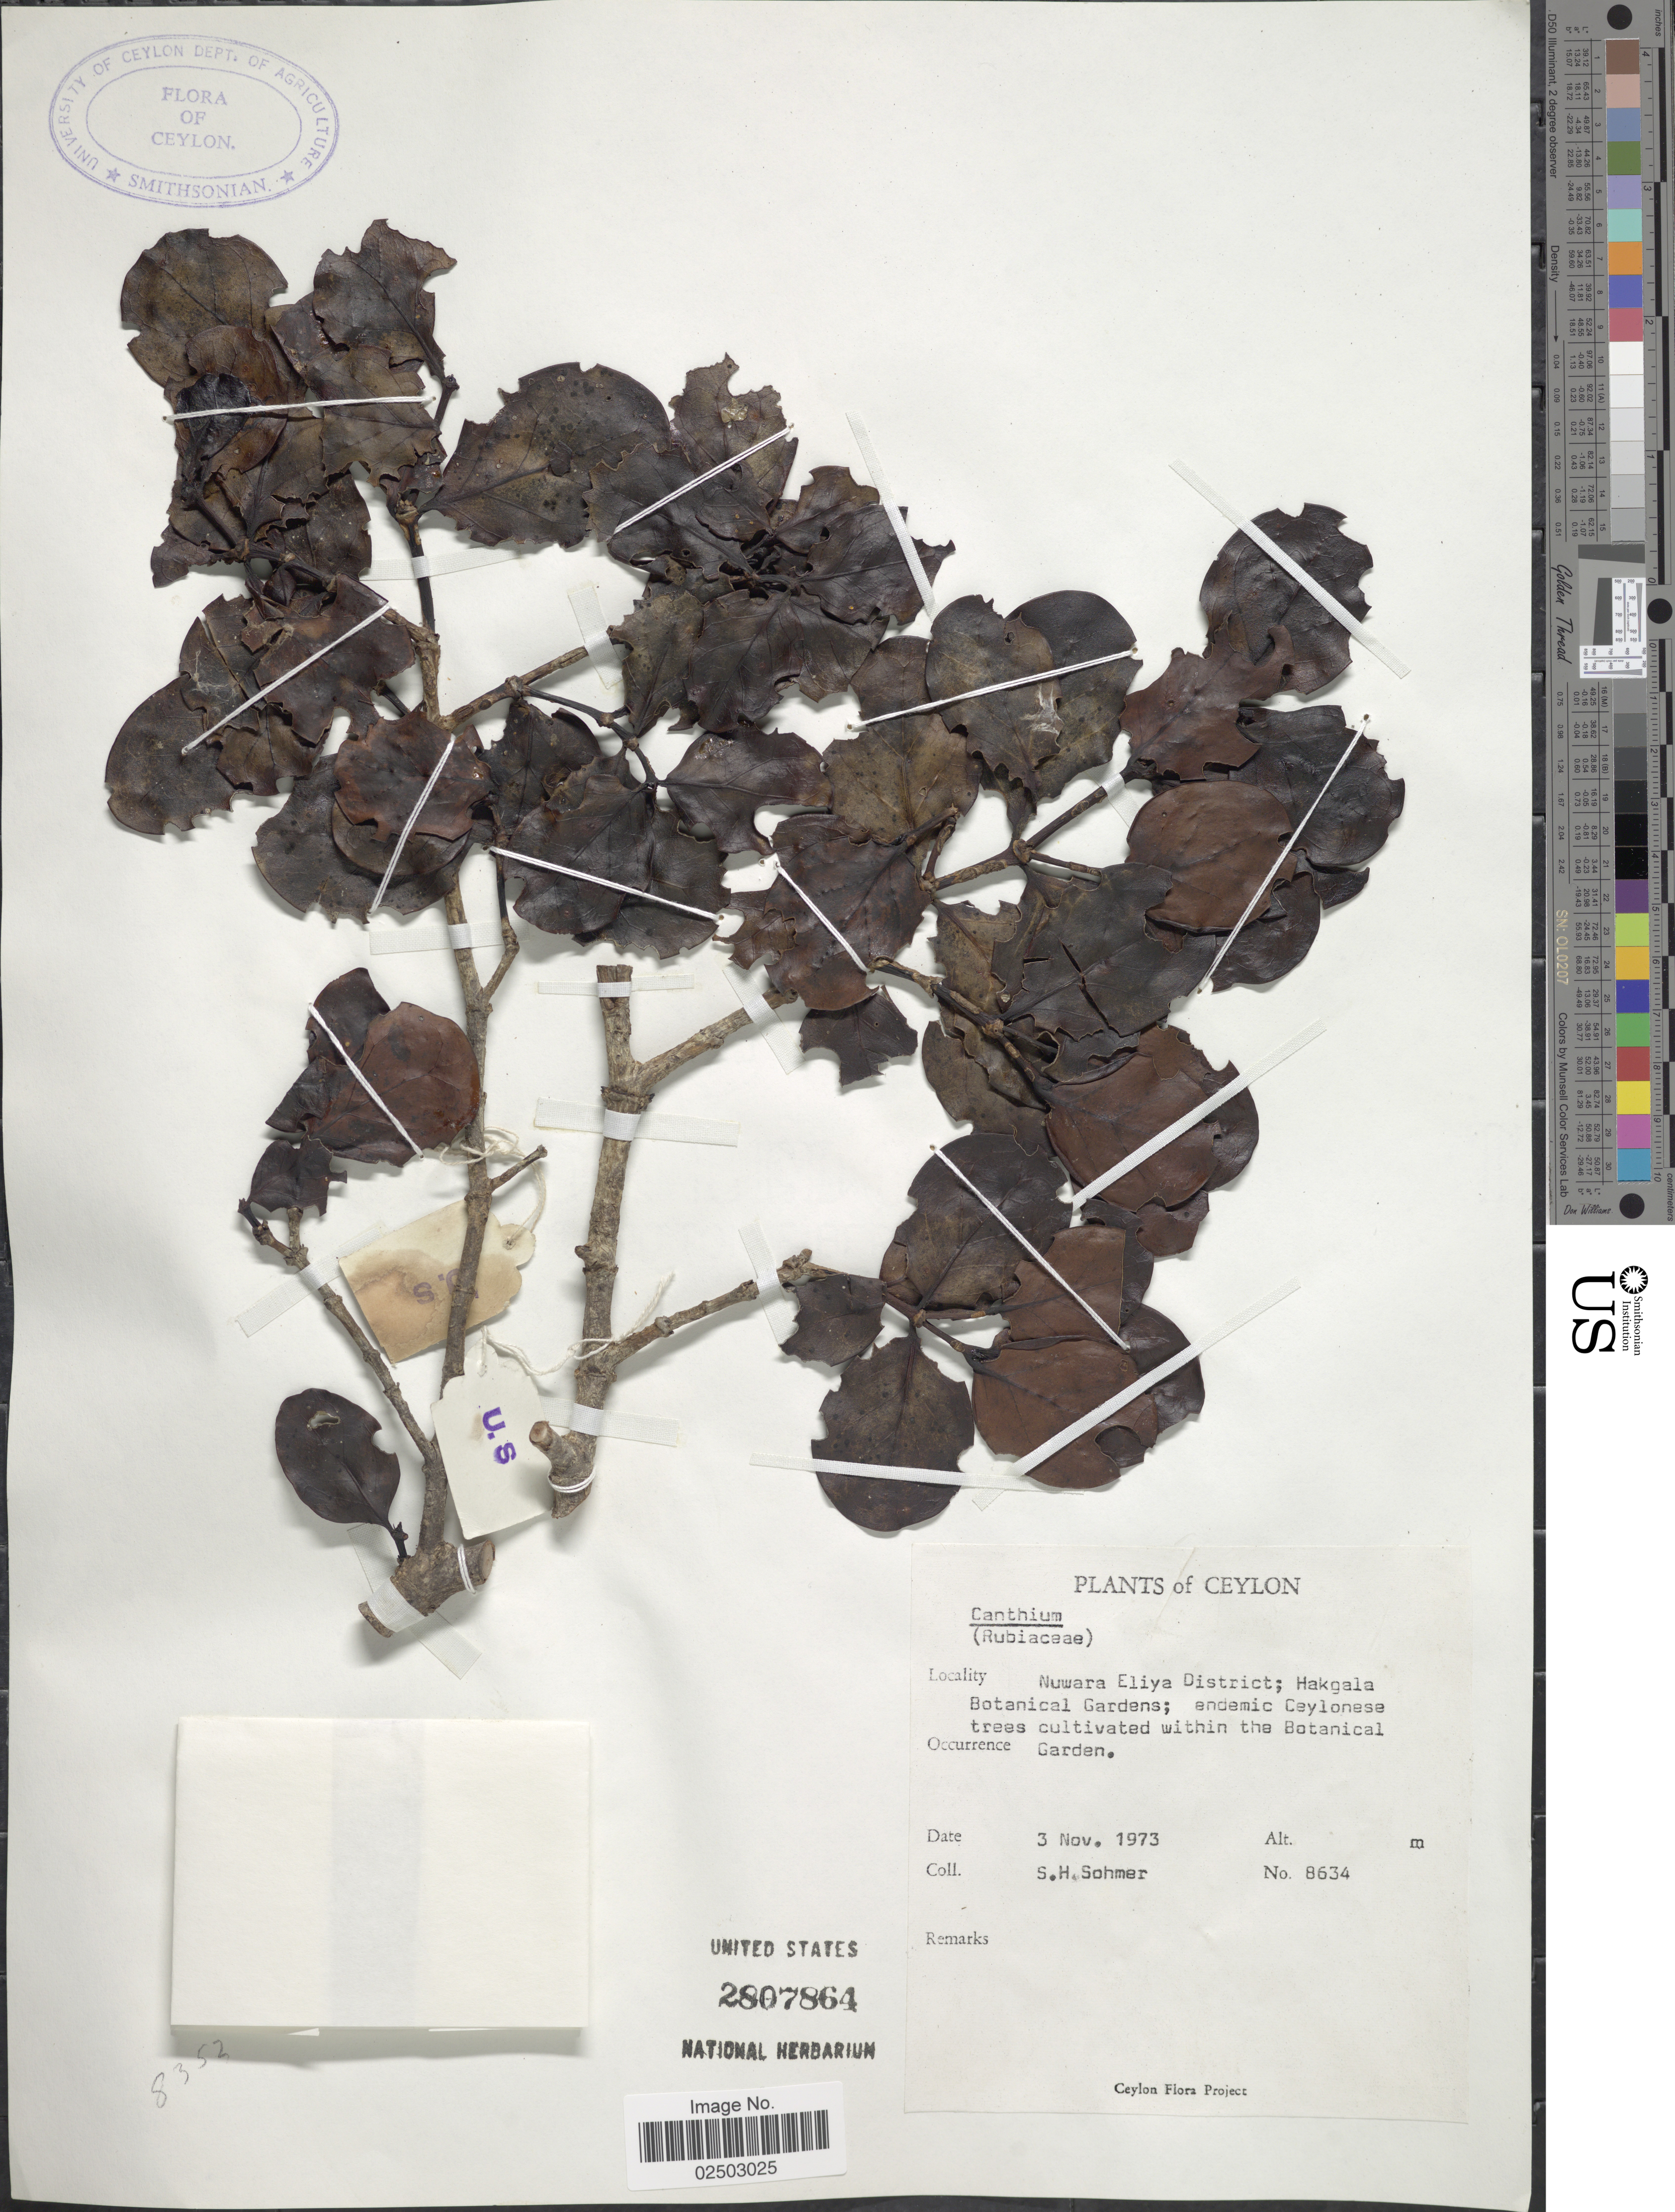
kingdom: Plantae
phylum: Tracheophyta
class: Magnoliopsida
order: Gentianales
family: Rubiaceae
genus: Bridsonia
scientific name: Bridsonia chamaedendrum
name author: (Kuntze) Verstraete & A.E. van Wyk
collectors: S. H. Sohmer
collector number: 8634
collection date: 1973-11-03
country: Sri Lanka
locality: Ceylon, Nuwara Eliya District; Hakgala Botanical Gardens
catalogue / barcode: US 2807864